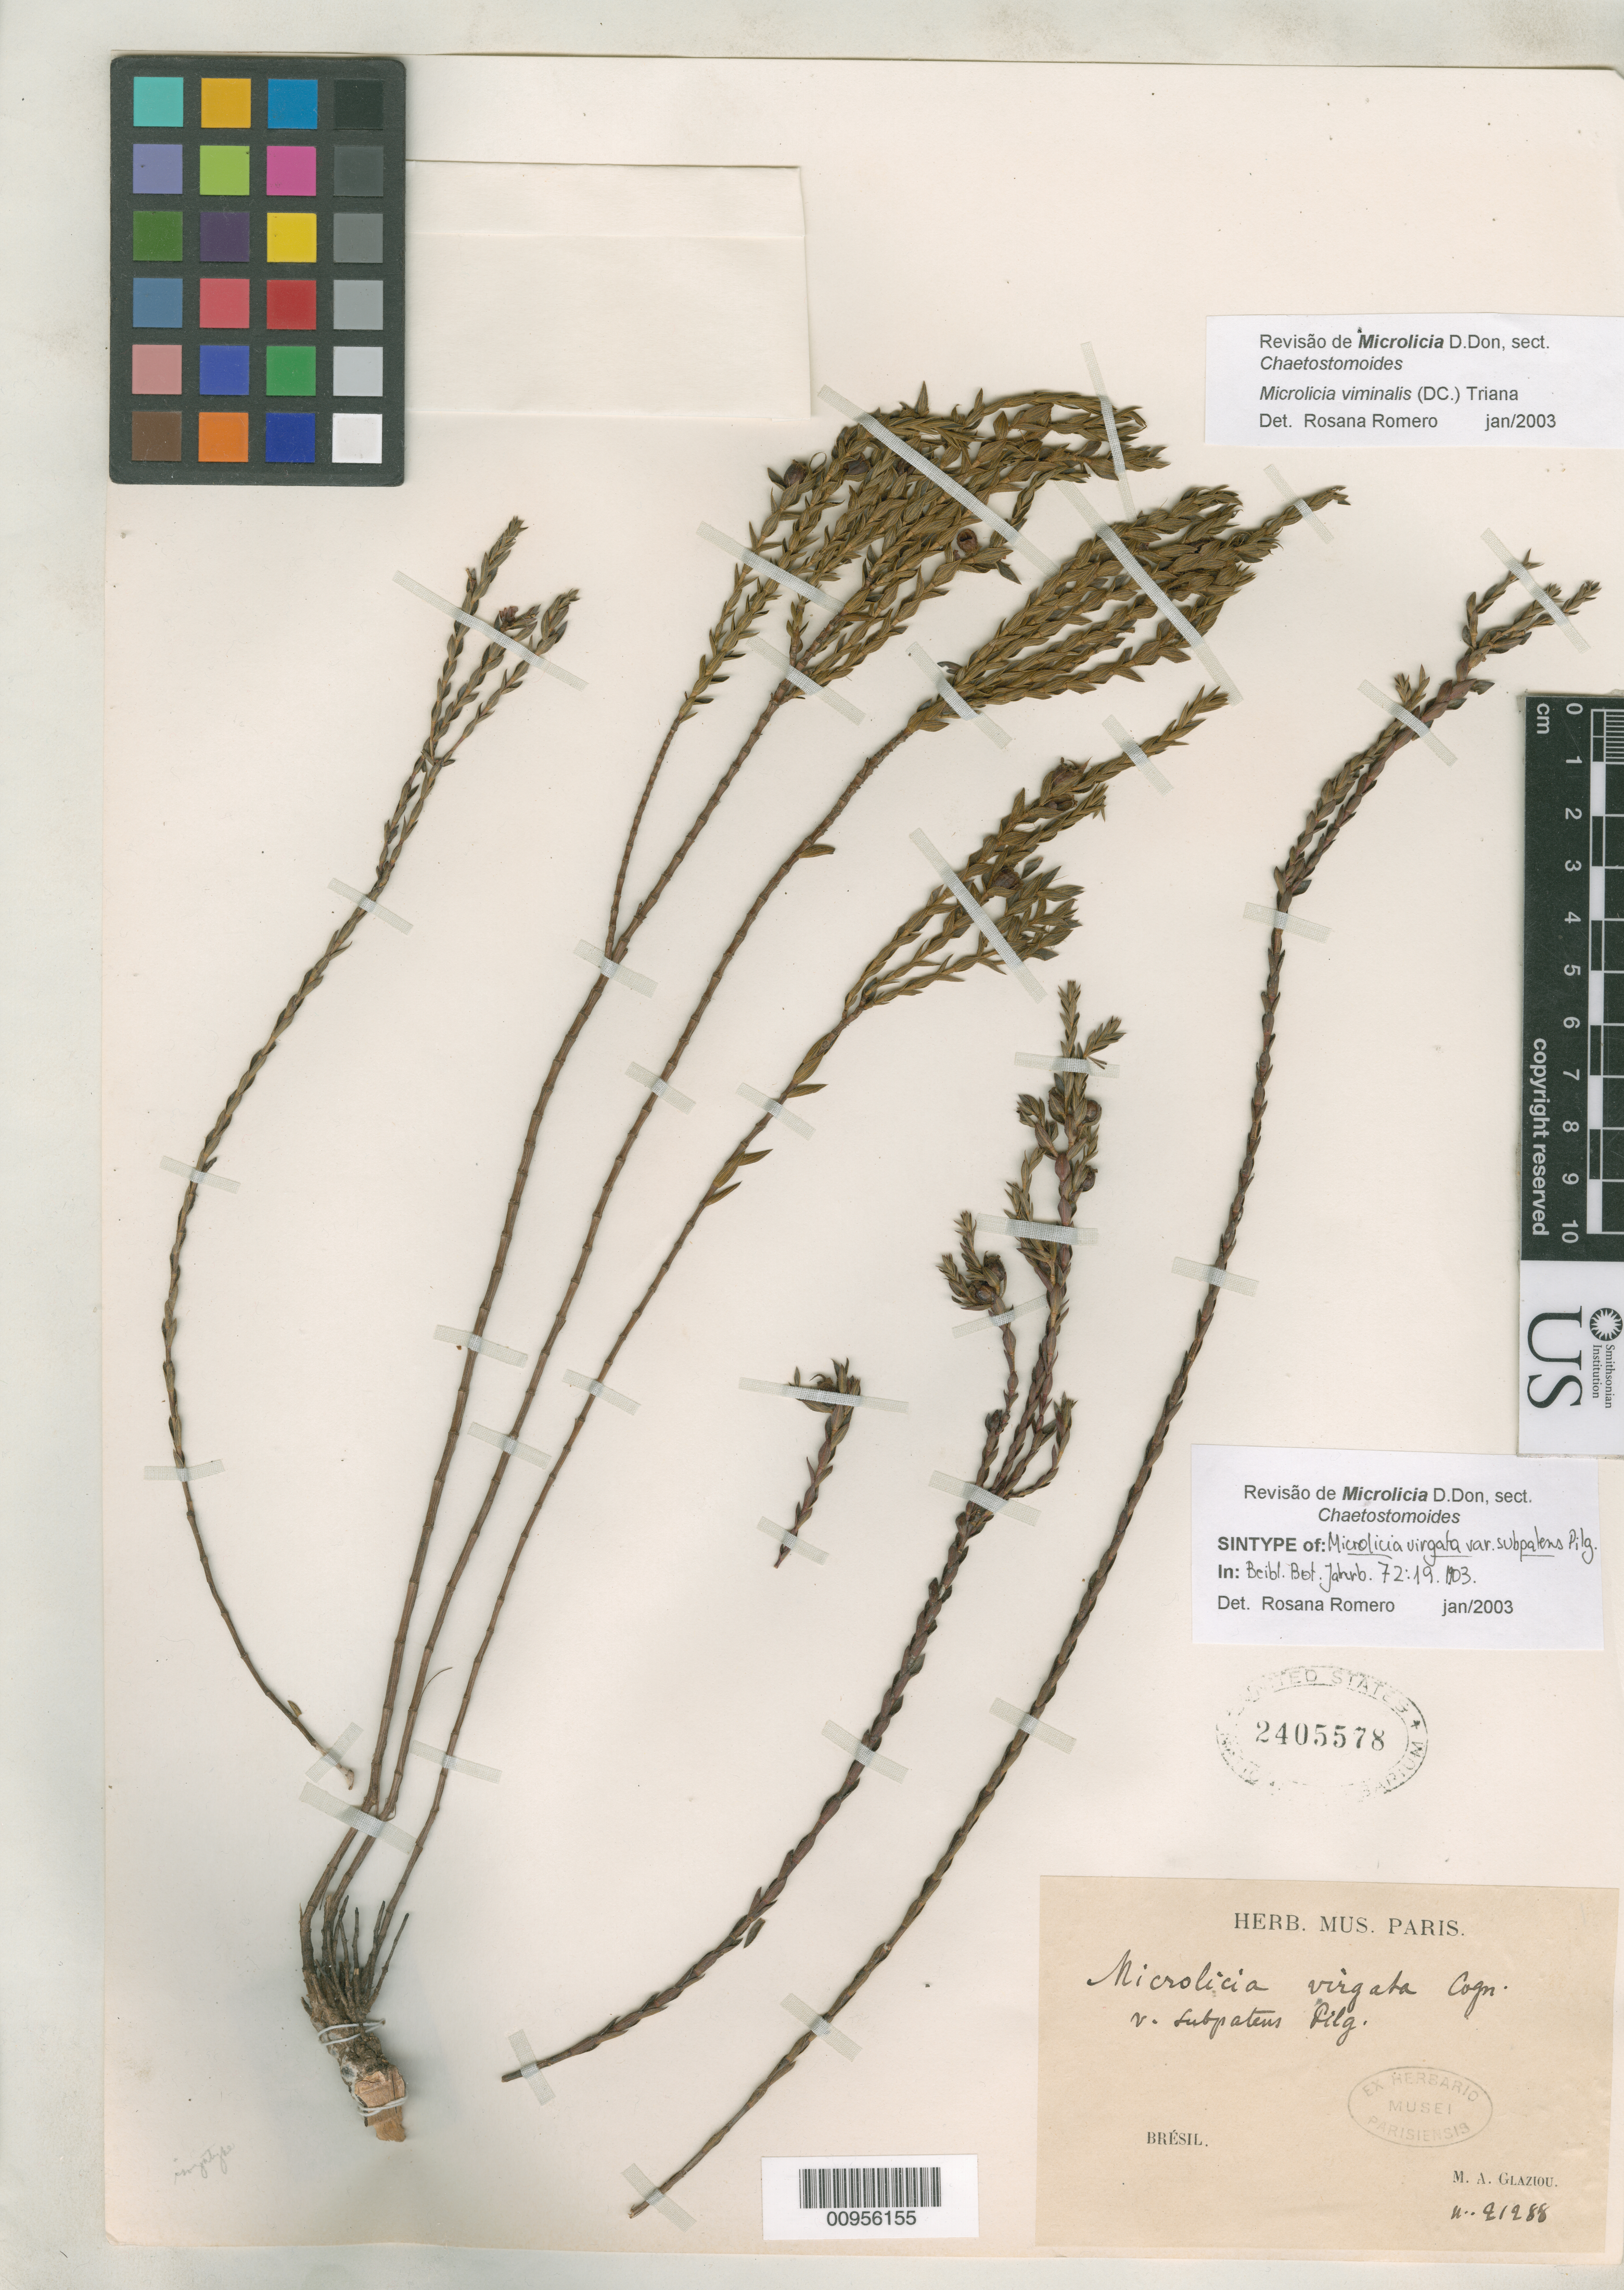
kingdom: Plantae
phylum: Tracheophyta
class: Magnoliopsida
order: Myrtales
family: Melastomataceae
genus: Microlicia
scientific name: Microlicia virgata var. subpatens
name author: Pilg.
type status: Syntype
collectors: A. F. M. Glaziou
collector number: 21288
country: Brazil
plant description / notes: Lectotype collection is Glaziou 21286 as designated by R. Romero, Revista Brasil. Bot. 26: 431 (2003).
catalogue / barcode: US 2405578